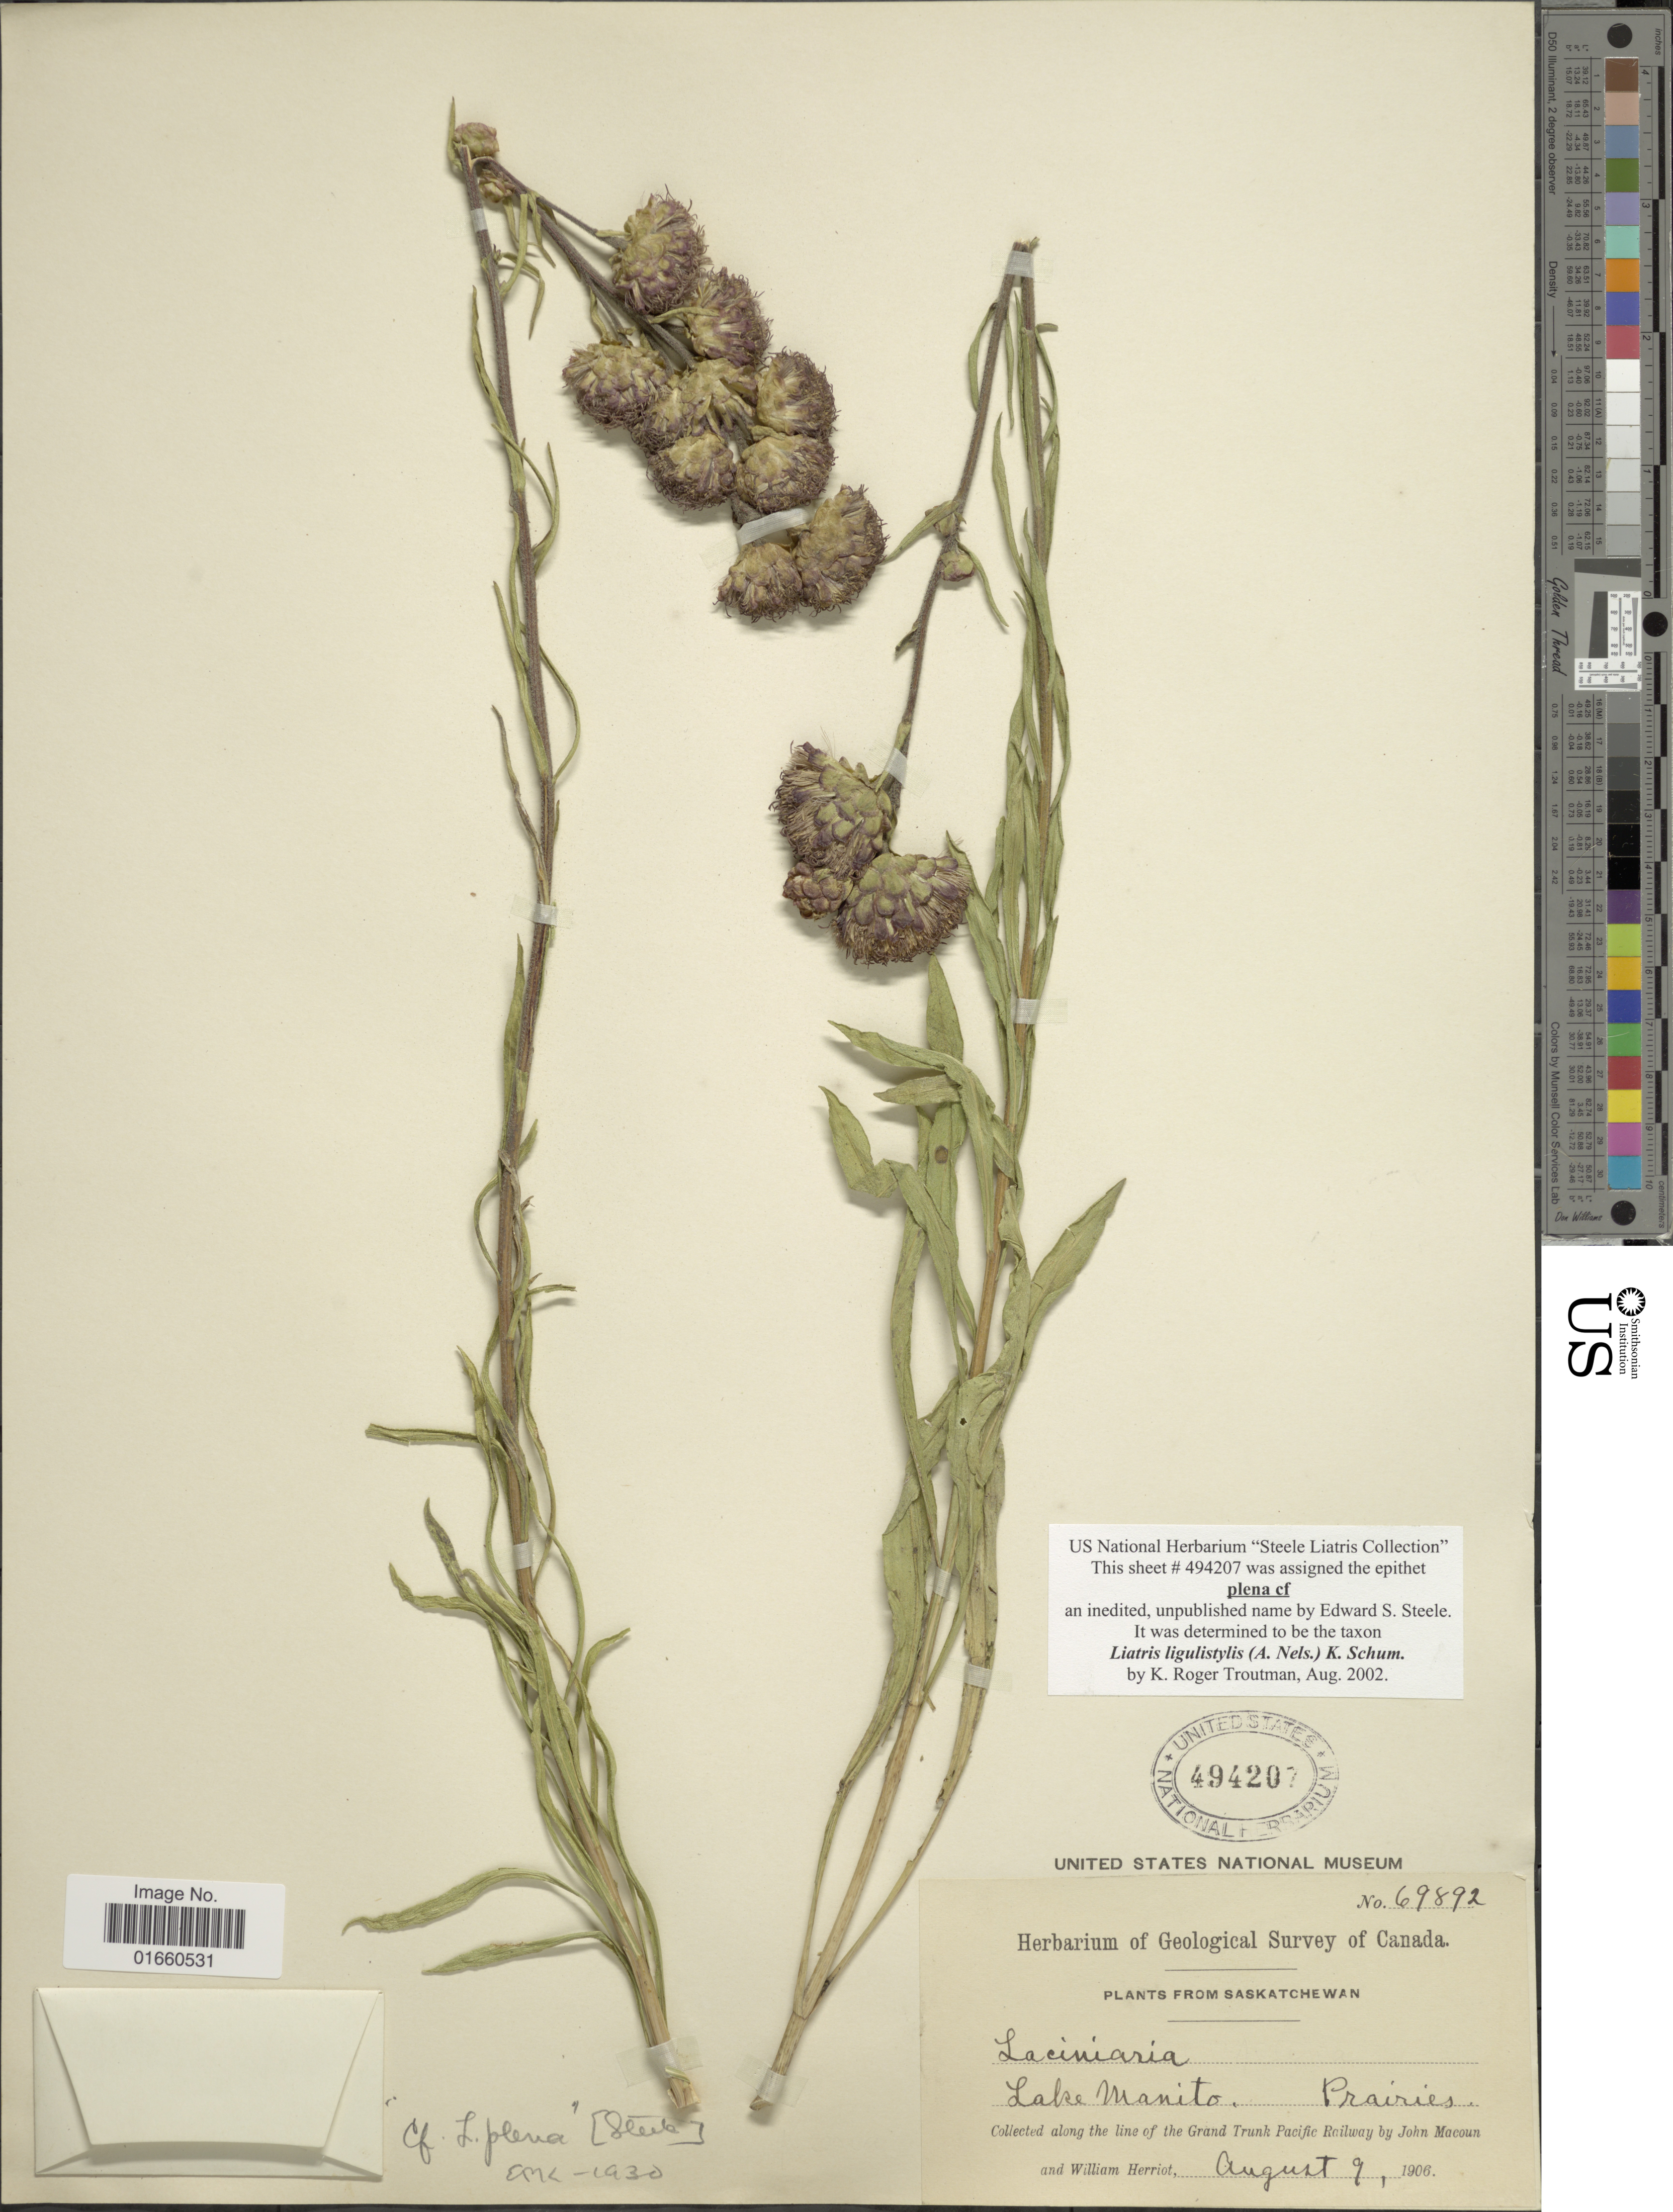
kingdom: Plantae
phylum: Tracheophyta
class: Magnoliopsida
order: Asterales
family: Asteraceae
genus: Liatris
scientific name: Liatris ligulistylis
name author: (A. Nelson) K. Schum.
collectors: J. Macoun & W. Herriot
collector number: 69892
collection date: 1906-08-09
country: Canada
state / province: Saskatchewan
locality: Lake Manito, Prairies, Along the line of the Grand Trunk Pacific Railway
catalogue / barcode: US 494207